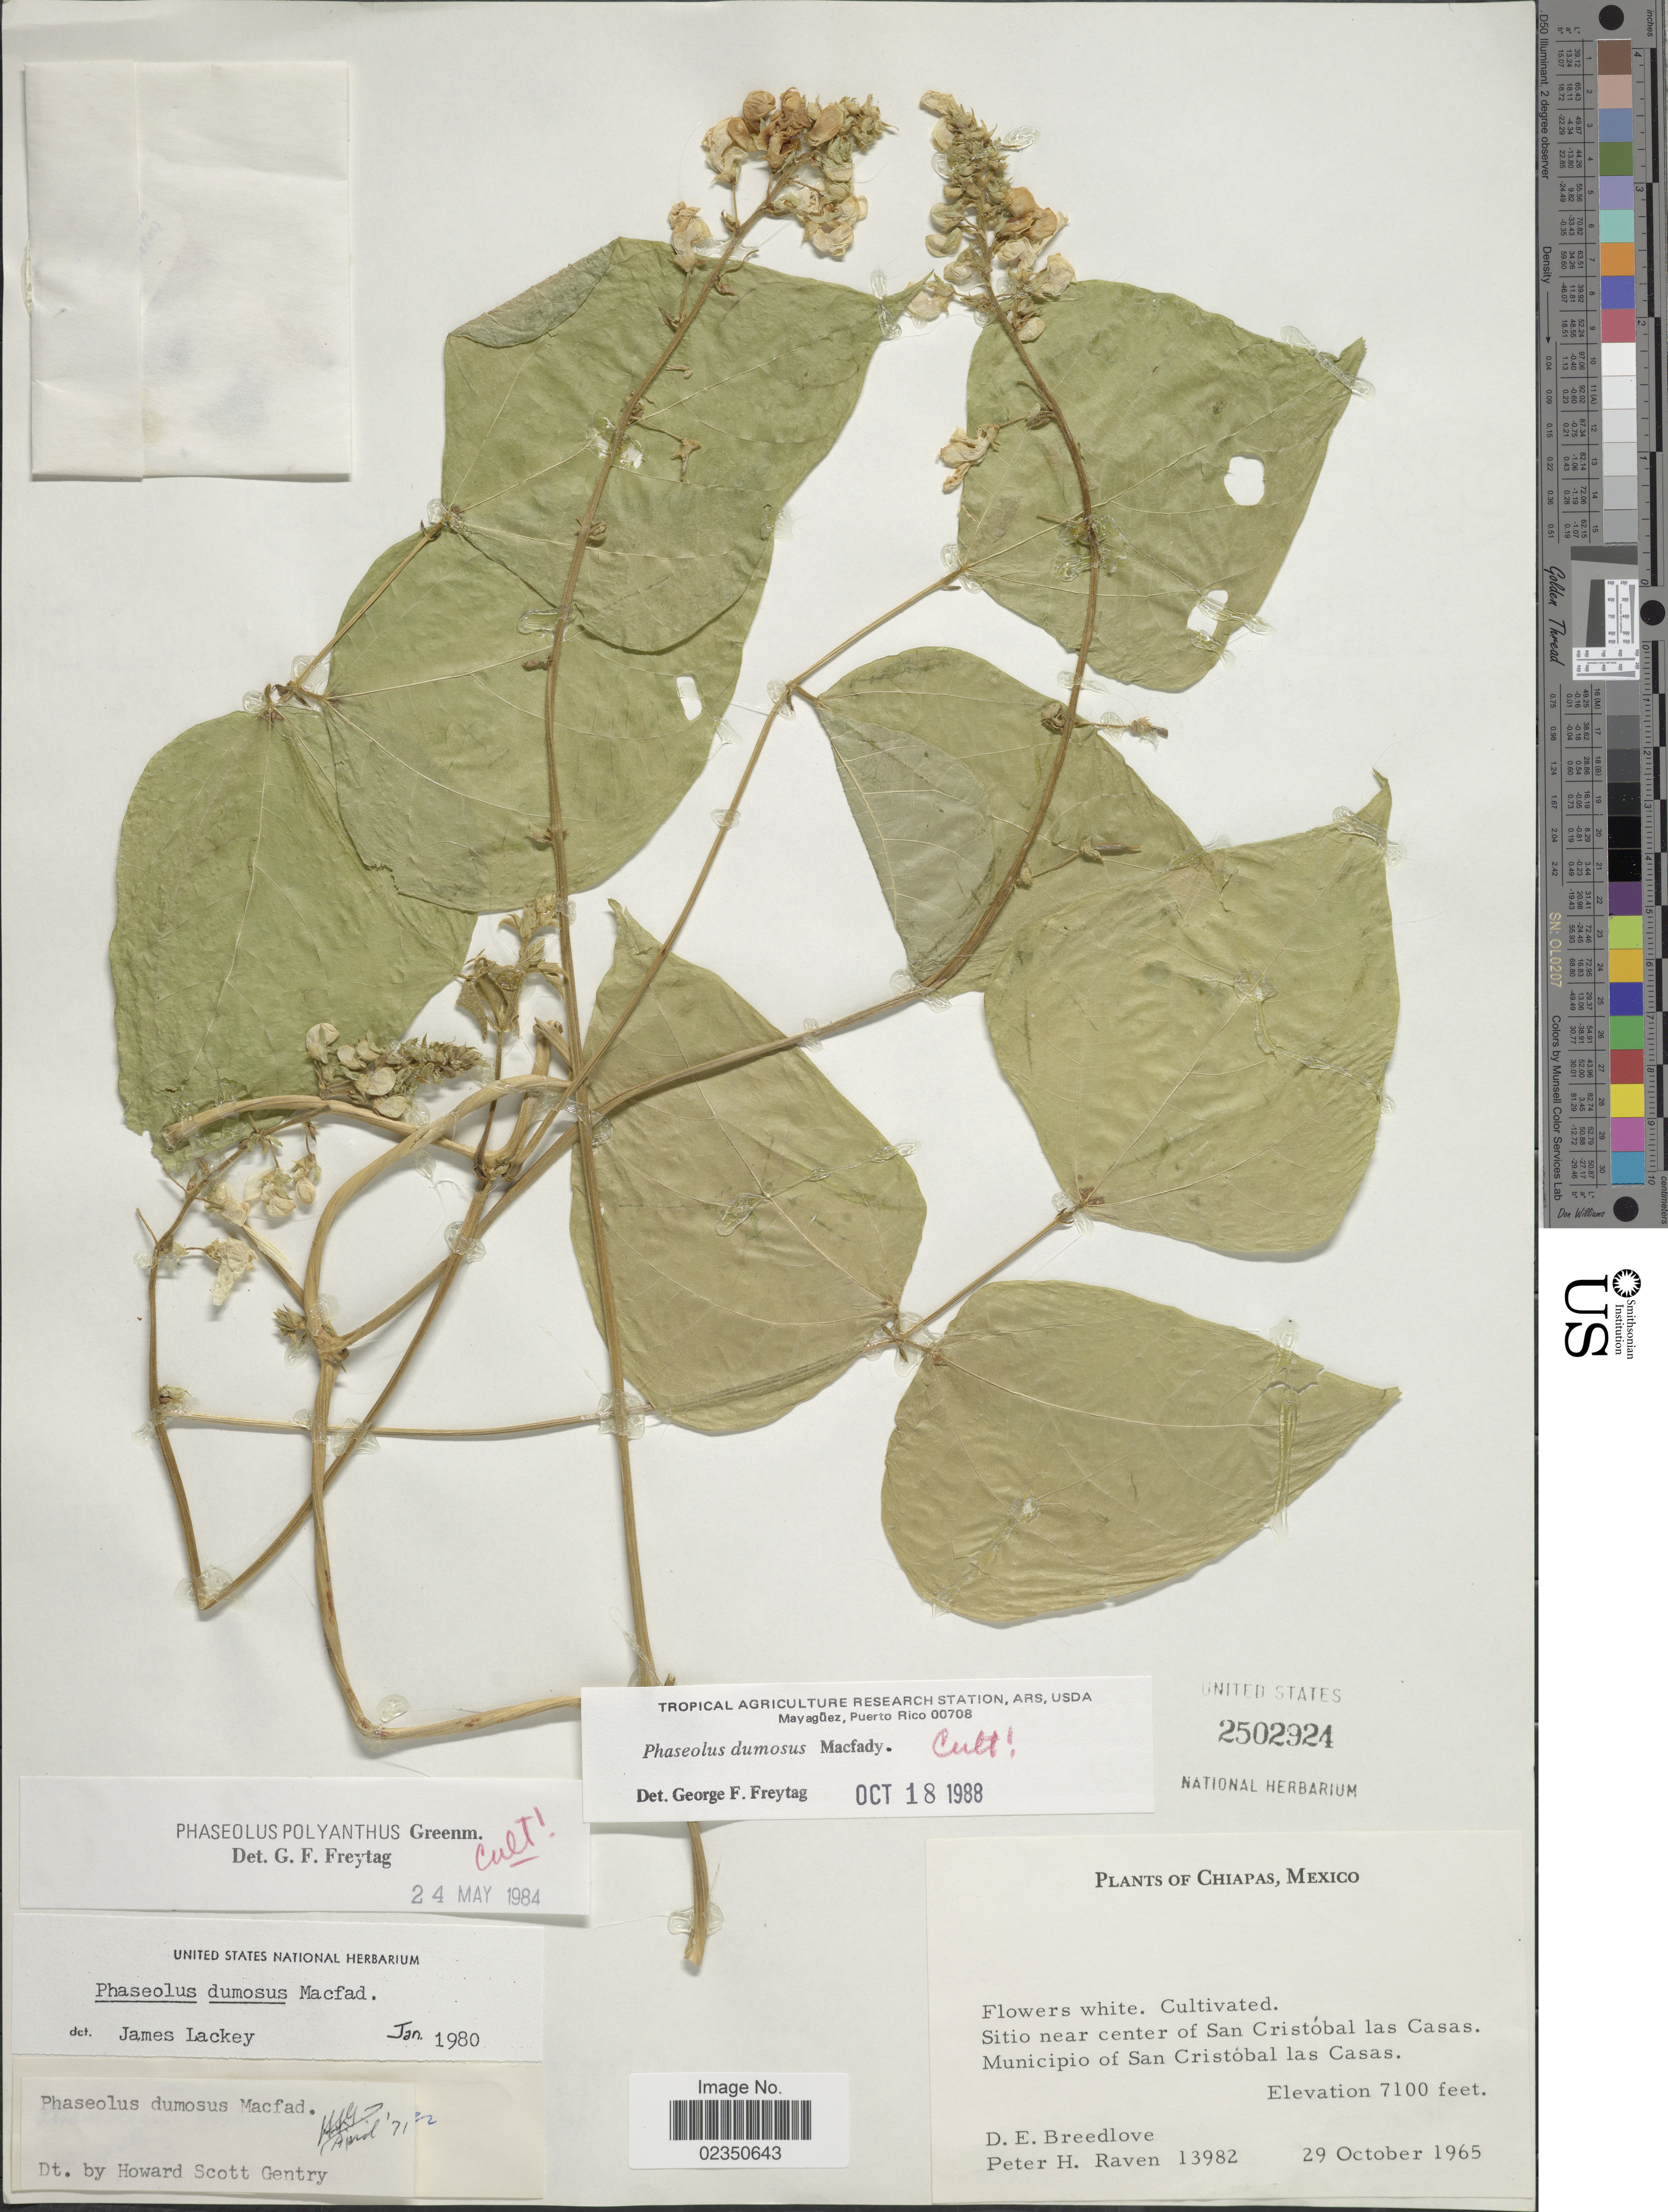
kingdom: Plantae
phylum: Tracheophyta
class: Magnoliopsida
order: Fabales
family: Fabaceae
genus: Phaseolus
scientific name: Phaseolus dumosus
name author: Macfad.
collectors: D. E. Breedlove & P. Raven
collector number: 13982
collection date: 1965-10-29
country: Mexico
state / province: Chiapas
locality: Cultivated, Sitio near center of San Cristobal las Casas, Municipio of San Cristobal las Casas.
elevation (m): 2164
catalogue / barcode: US 2502924